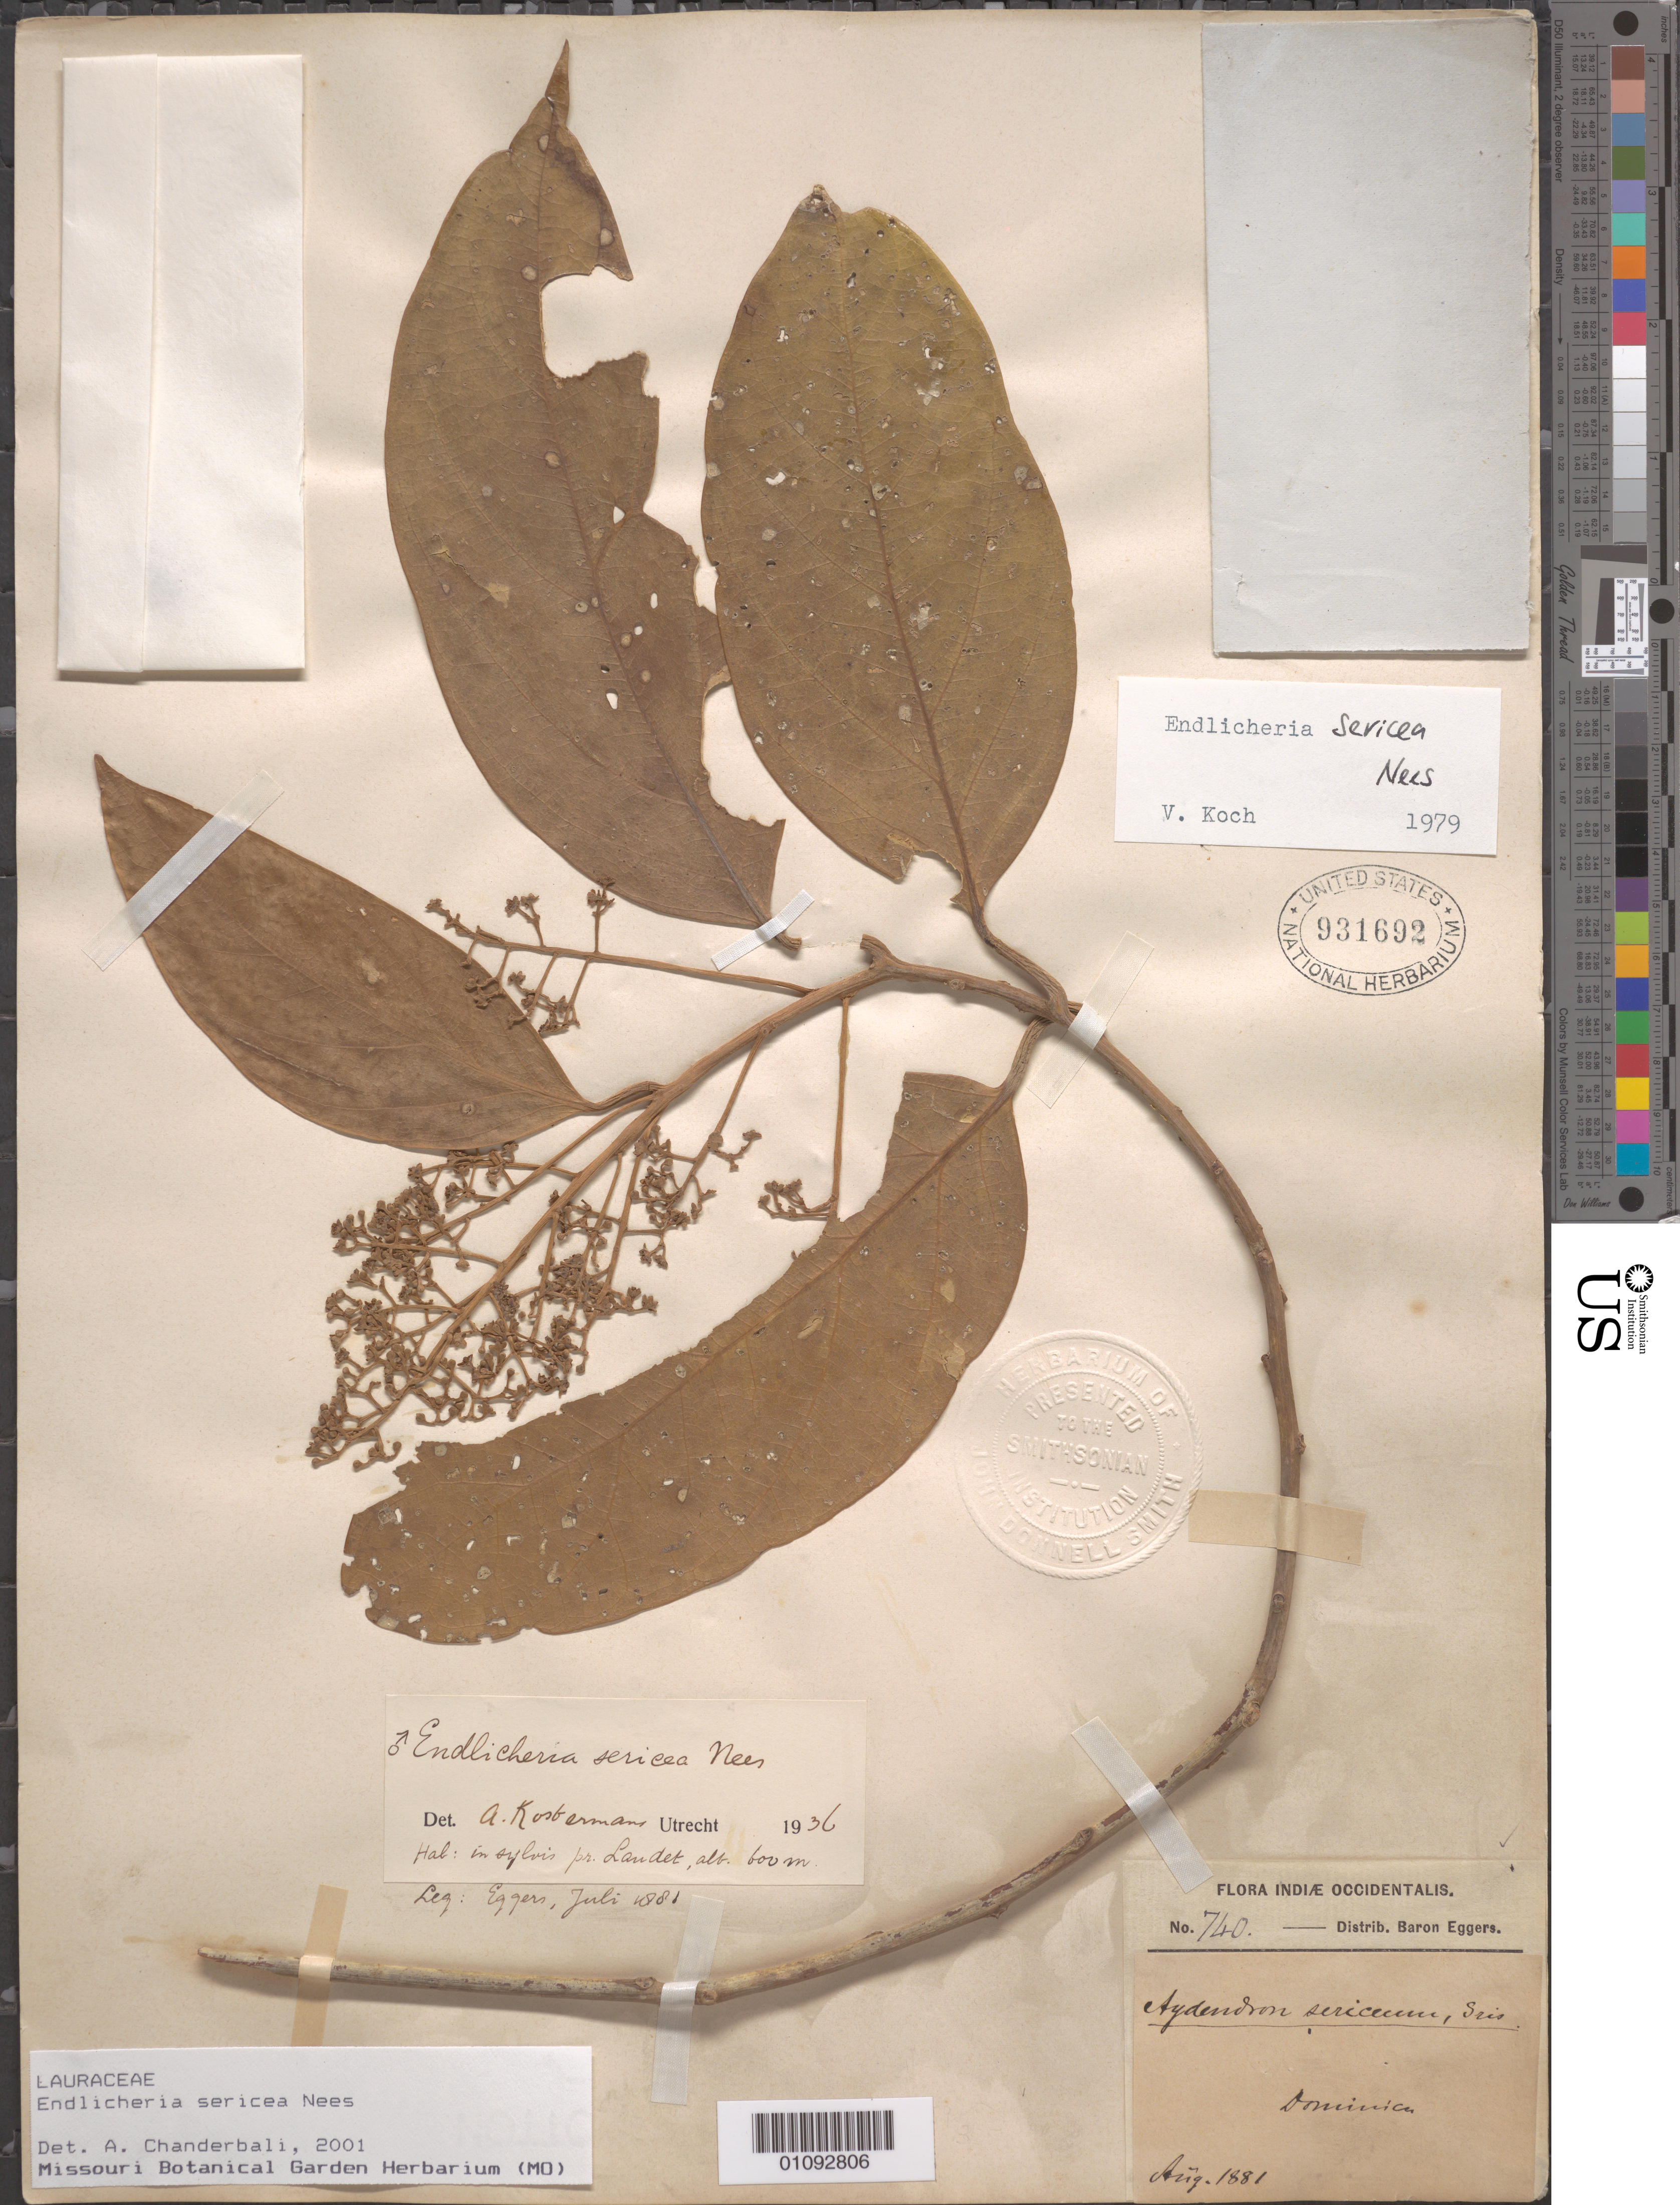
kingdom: Plantae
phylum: Tracheophyta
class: Magnoliopsida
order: Laurales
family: Lauraceae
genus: Endlicheria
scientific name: Endlicheria sericea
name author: Nees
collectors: H. F. A. von Eggers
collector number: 740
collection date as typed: Aug 1881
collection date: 1881-08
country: Dominica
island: Dominica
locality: Near Laudet Dominica.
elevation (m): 600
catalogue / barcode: US 931692